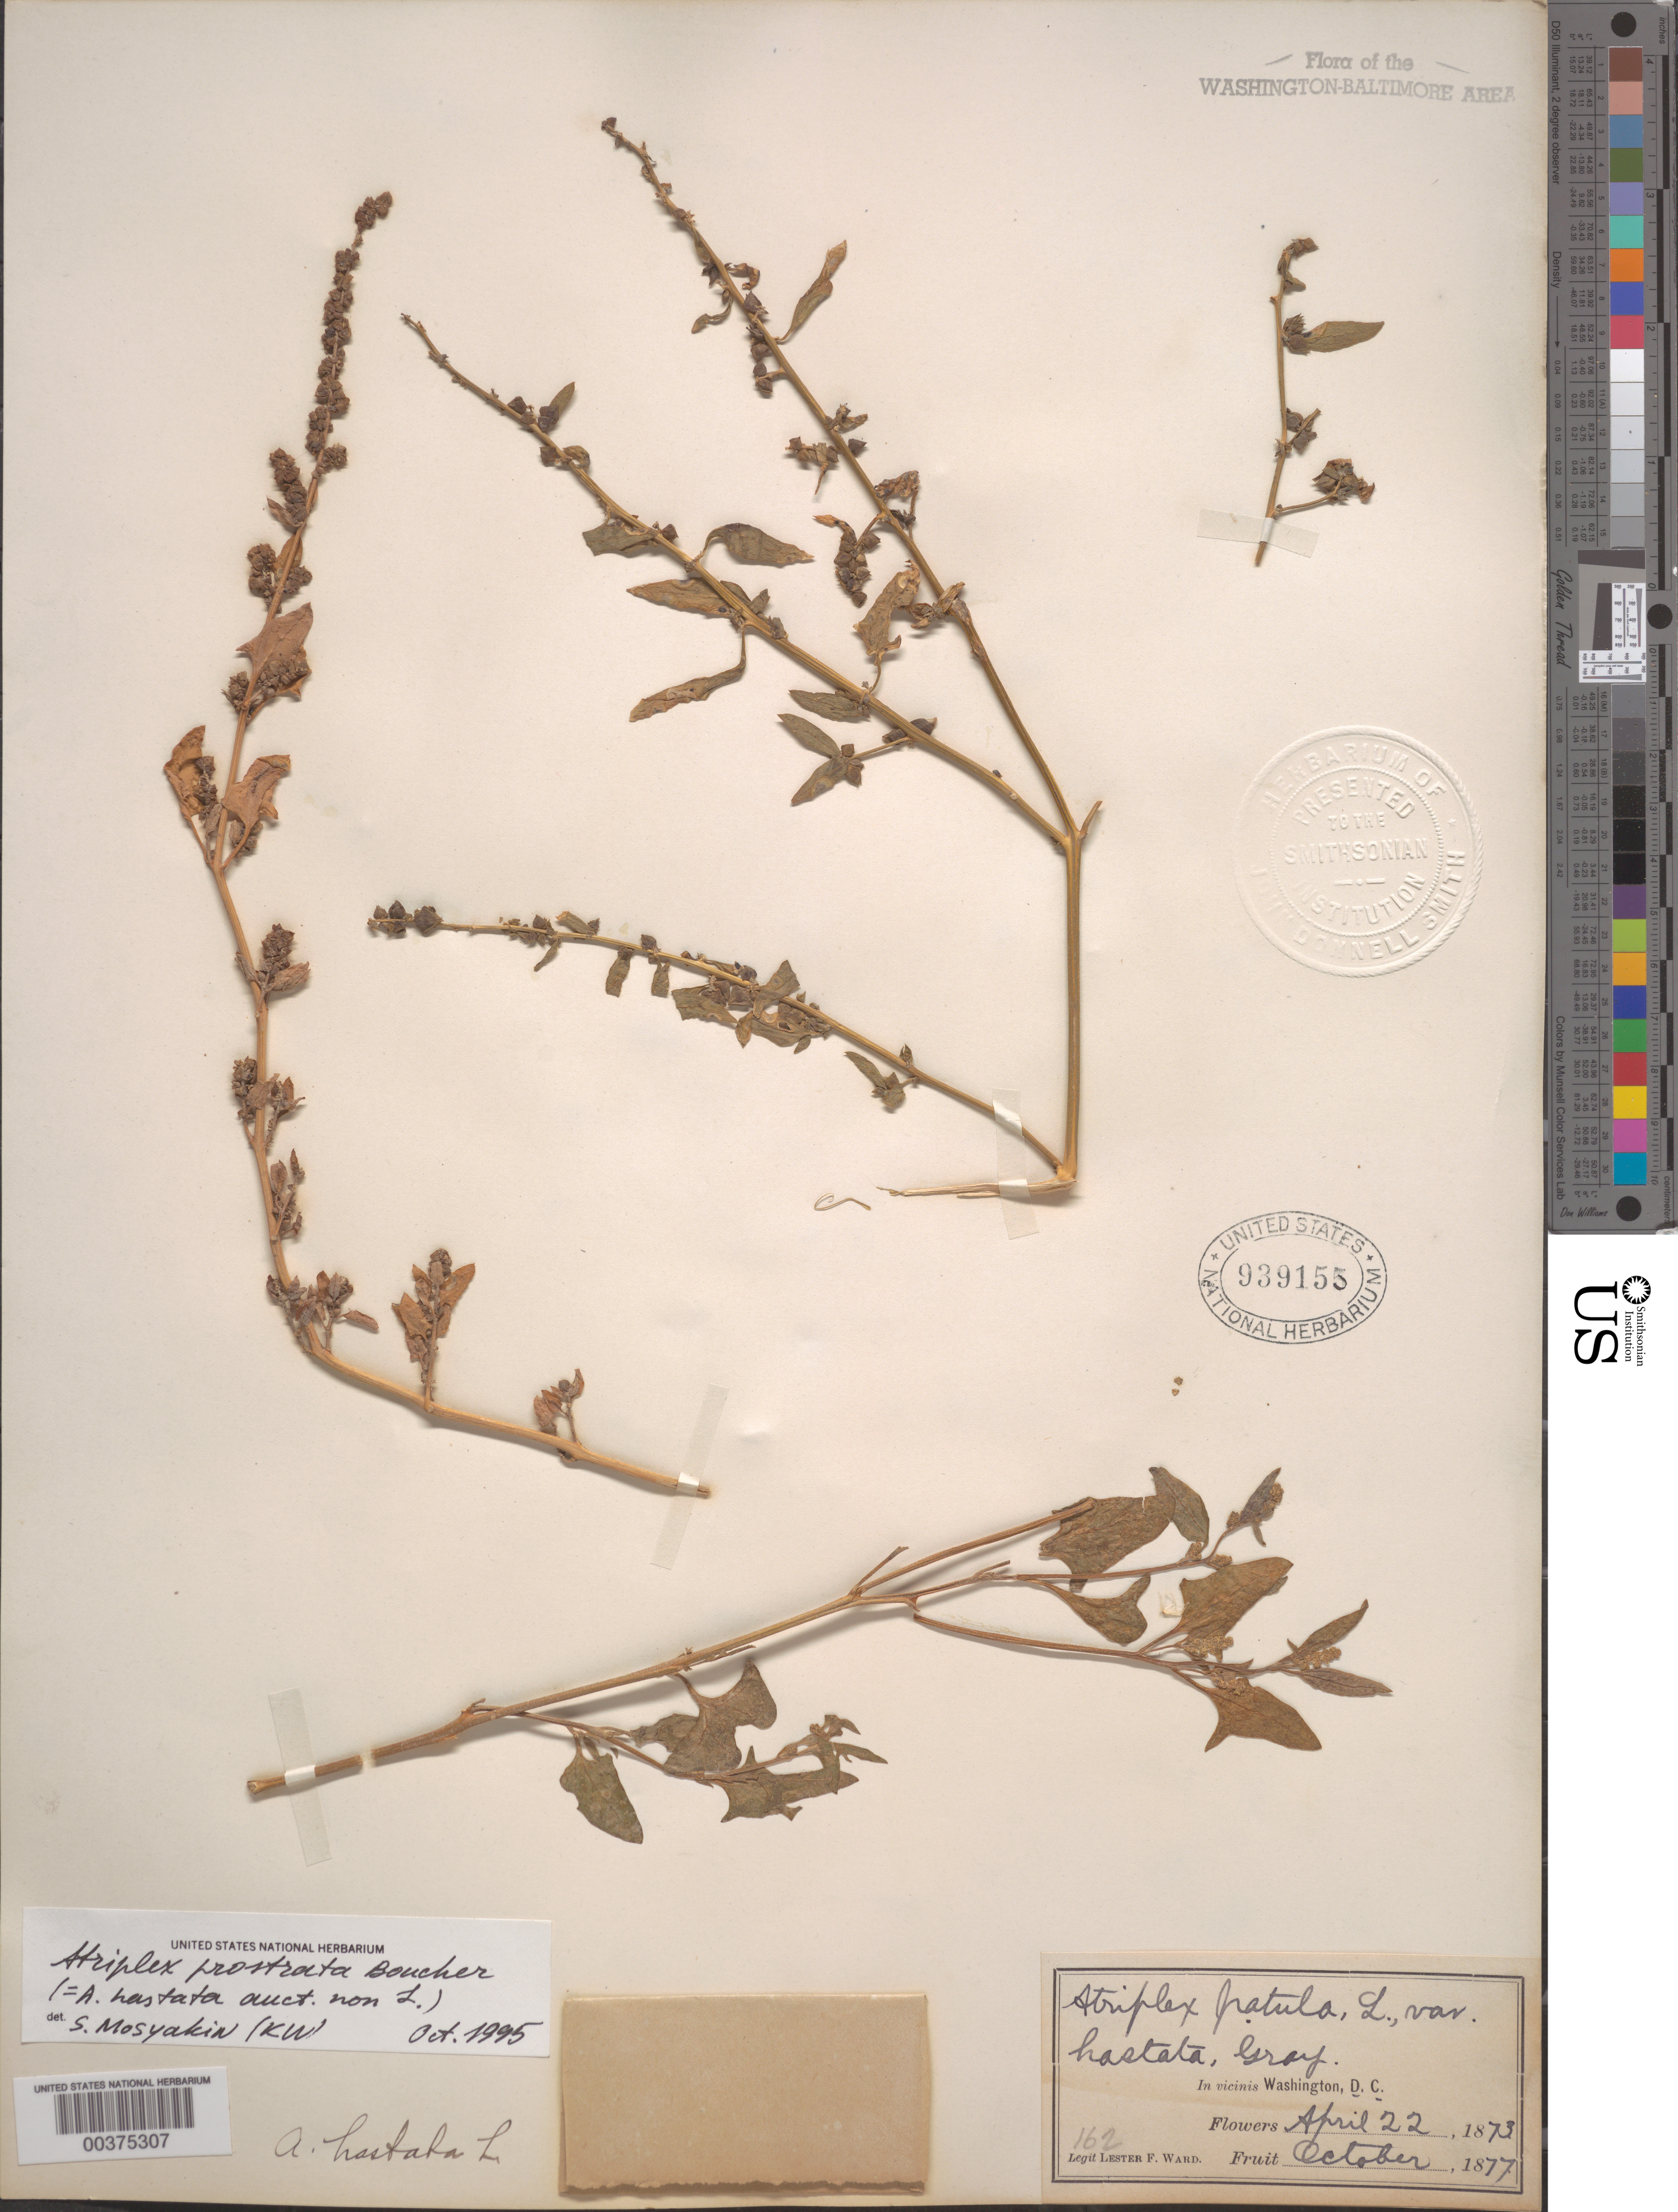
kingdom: Plantae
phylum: Tracheophyta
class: Magnoliopsida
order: Caryophyllales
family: Amaranthaceae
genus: Atriplex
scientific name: Atriplex patula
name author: L.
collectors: L. F. Ward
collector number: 162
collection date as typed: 22 Apr 1873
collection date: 1873-04-22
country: United States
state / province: District of Columbia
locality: Vicinity of Washington, DC.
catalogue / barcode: US 939155